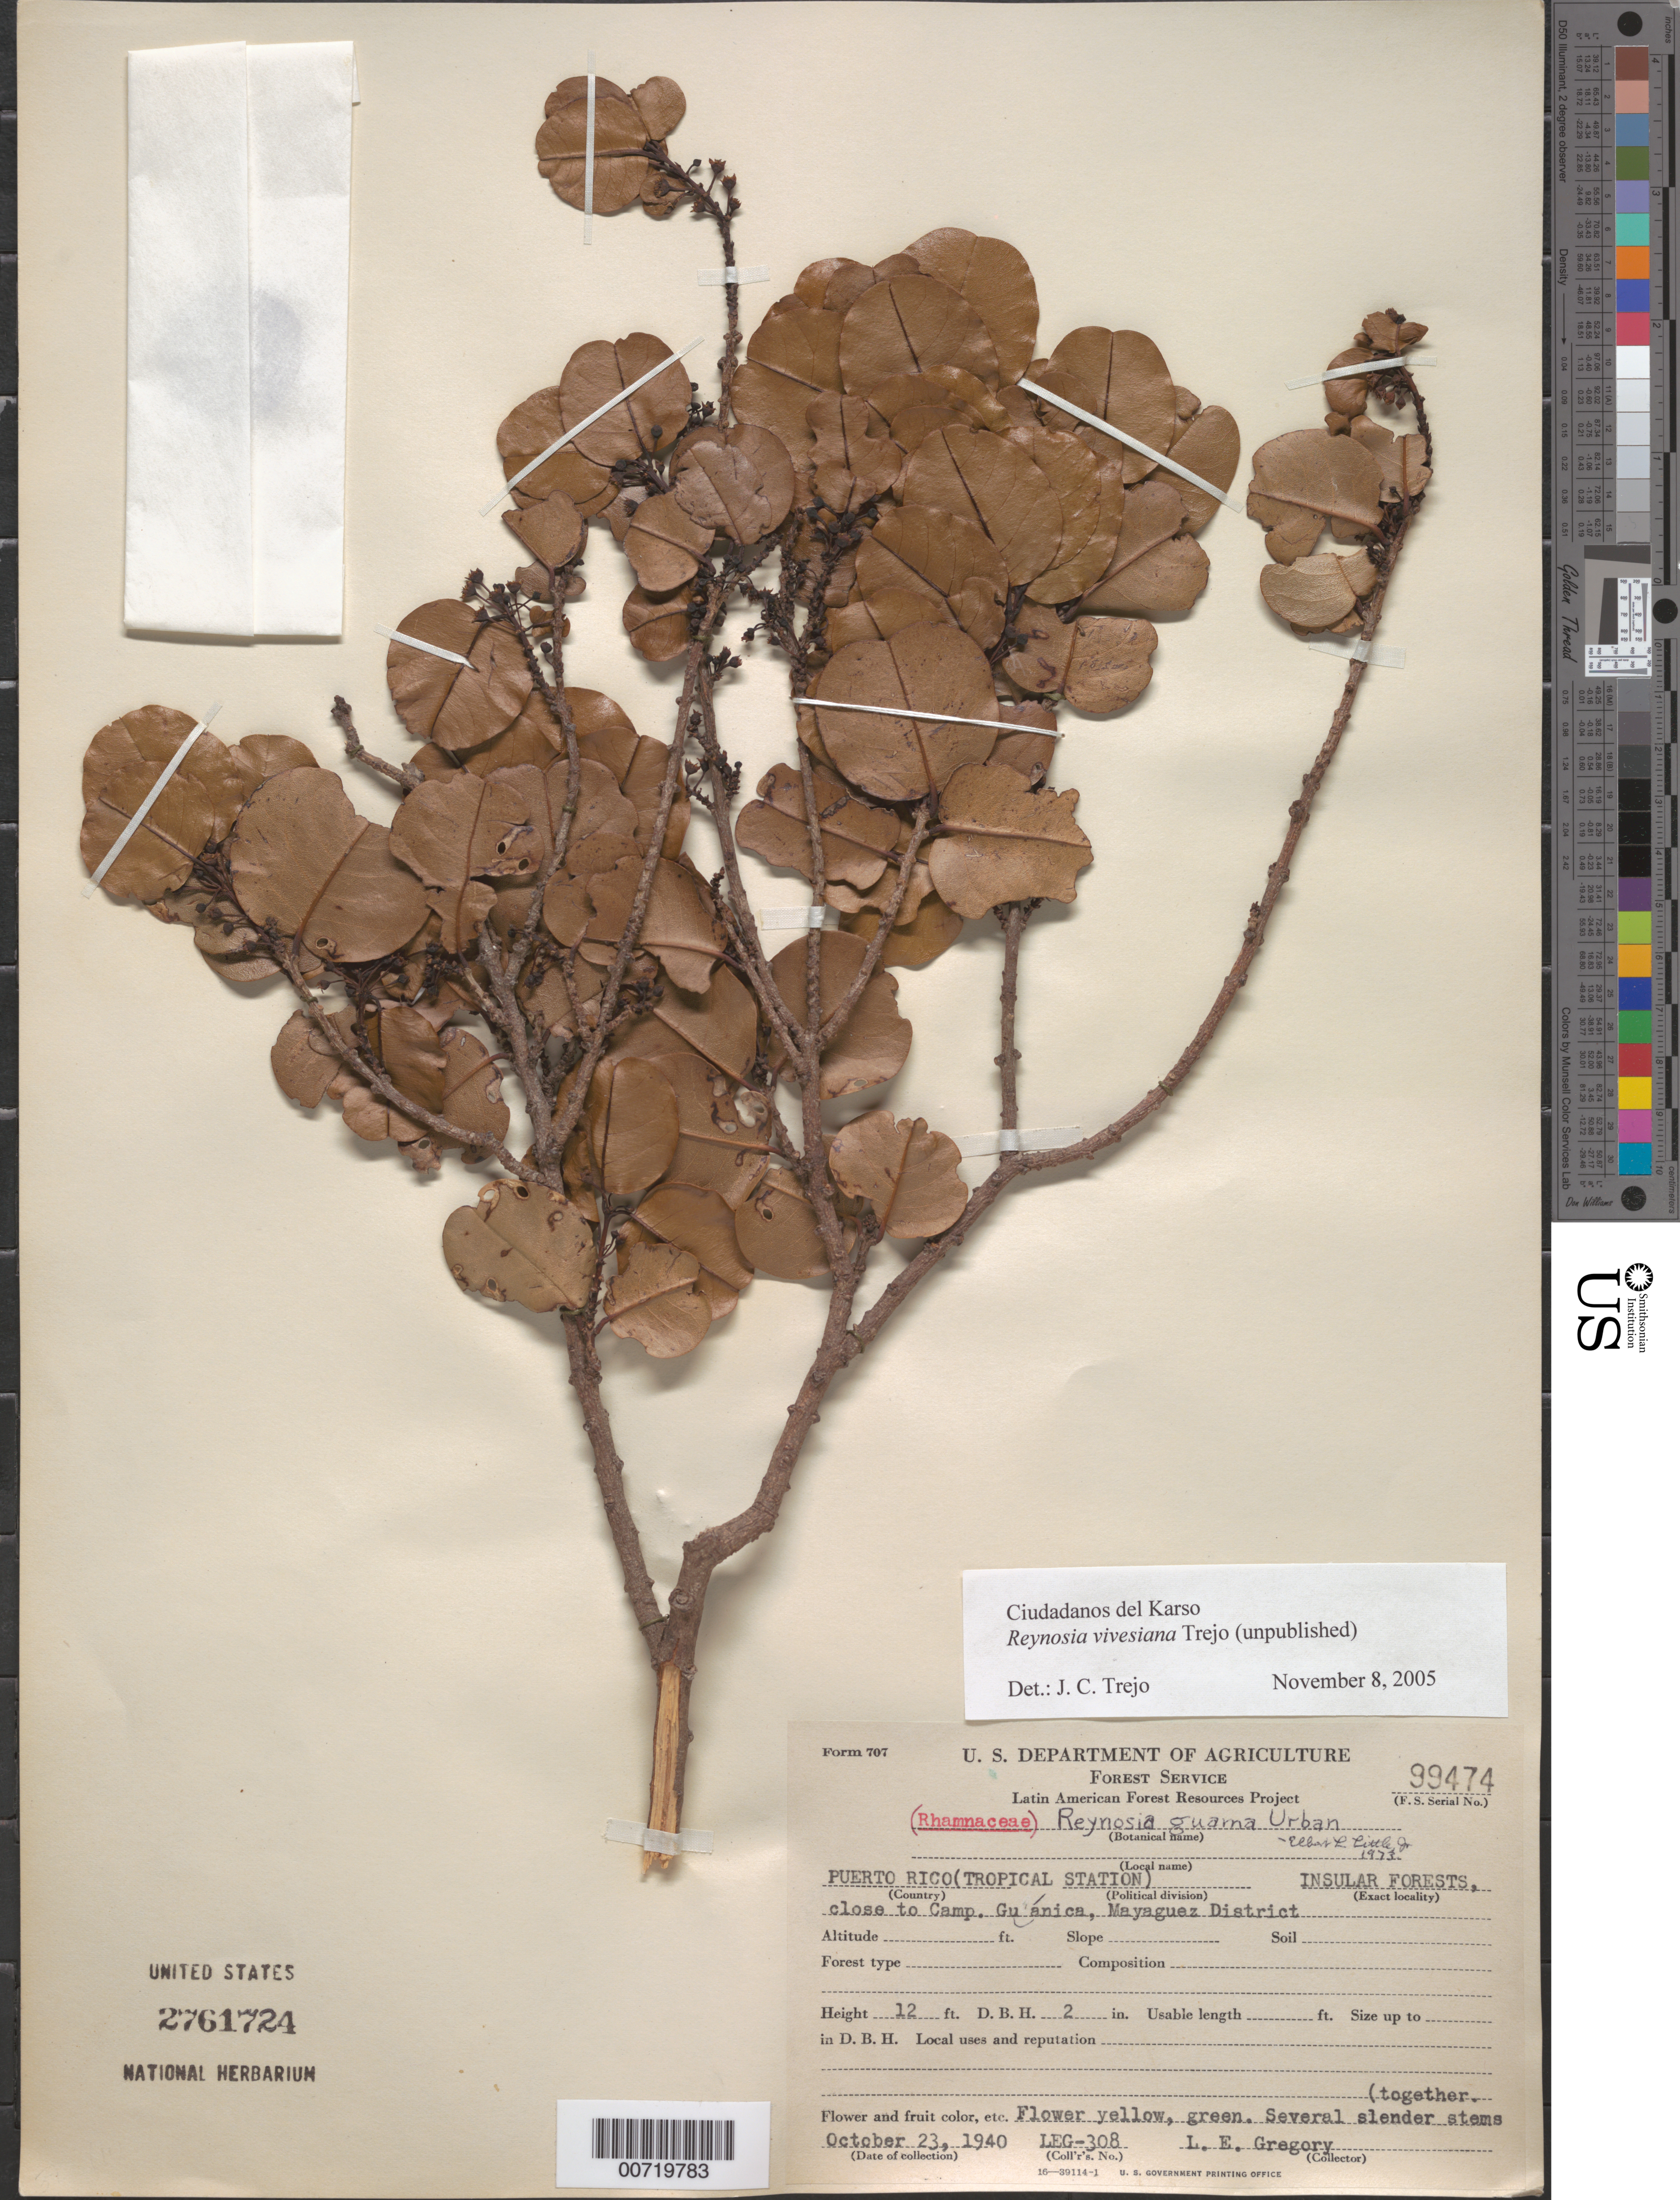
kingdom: Plantae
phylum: Tracheophyta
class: Magnoliopsida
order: Rosales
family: Rhamnaceae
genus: Reynosia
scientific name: Reynosia vivesiana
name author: Trejo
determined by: Trejo-Torres, J. C.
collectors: L. E. Gregory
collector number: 308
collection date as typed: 23 Oct 1940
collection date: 1940-10-23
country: Puerto Rico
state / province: Guánica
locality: Guanica Forest, close to camp.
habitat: tropical insular forests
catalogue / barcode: US 2761724